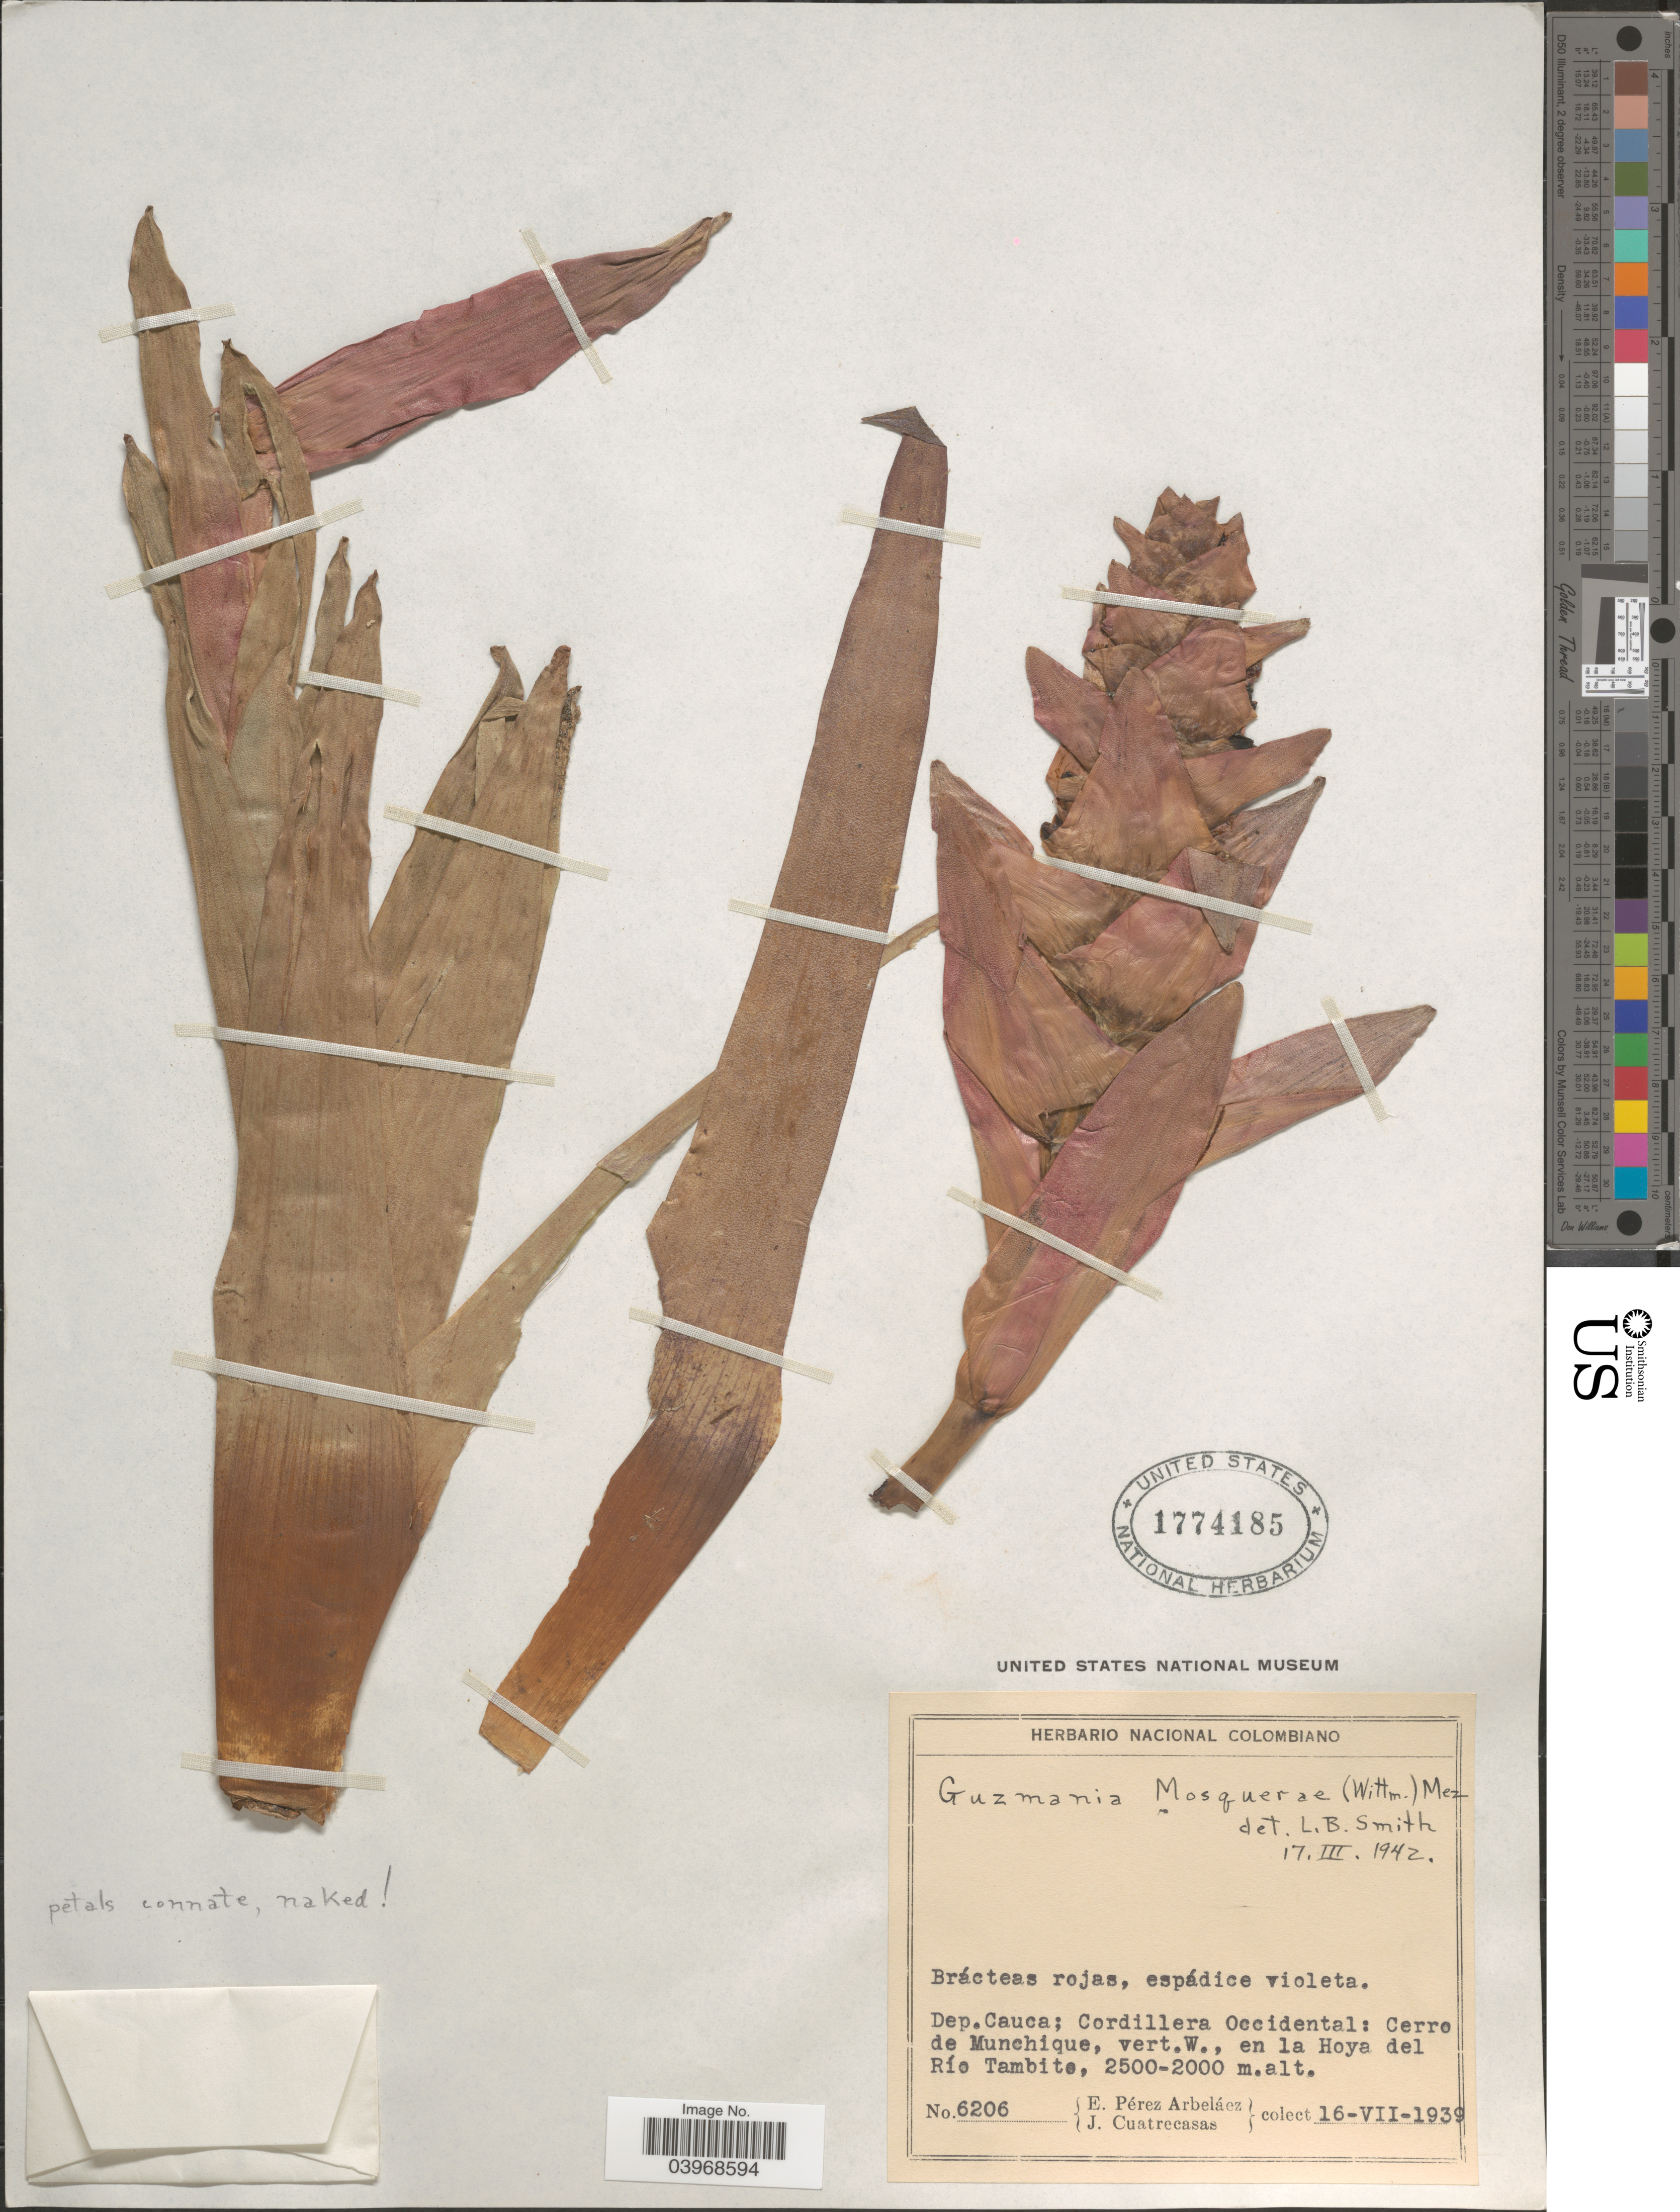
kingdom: Plantae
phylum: Tracheophyta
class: Liliopsida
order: Poales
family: Bromeliaceae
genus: Guzmania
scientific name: Guzmania mosquerae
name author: (Wittm.) Mez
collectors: E. Pérez Arbeláez & J. Cuatrecasas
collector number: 6206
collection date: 1939-07-16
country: Colombia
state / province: Cauca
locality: Dep. Cauca; Cordillera Occidental: Cerro de Munchique, vert.W., en la Hoya del Río Tambito.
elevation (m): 2000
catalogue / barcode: US 1774185